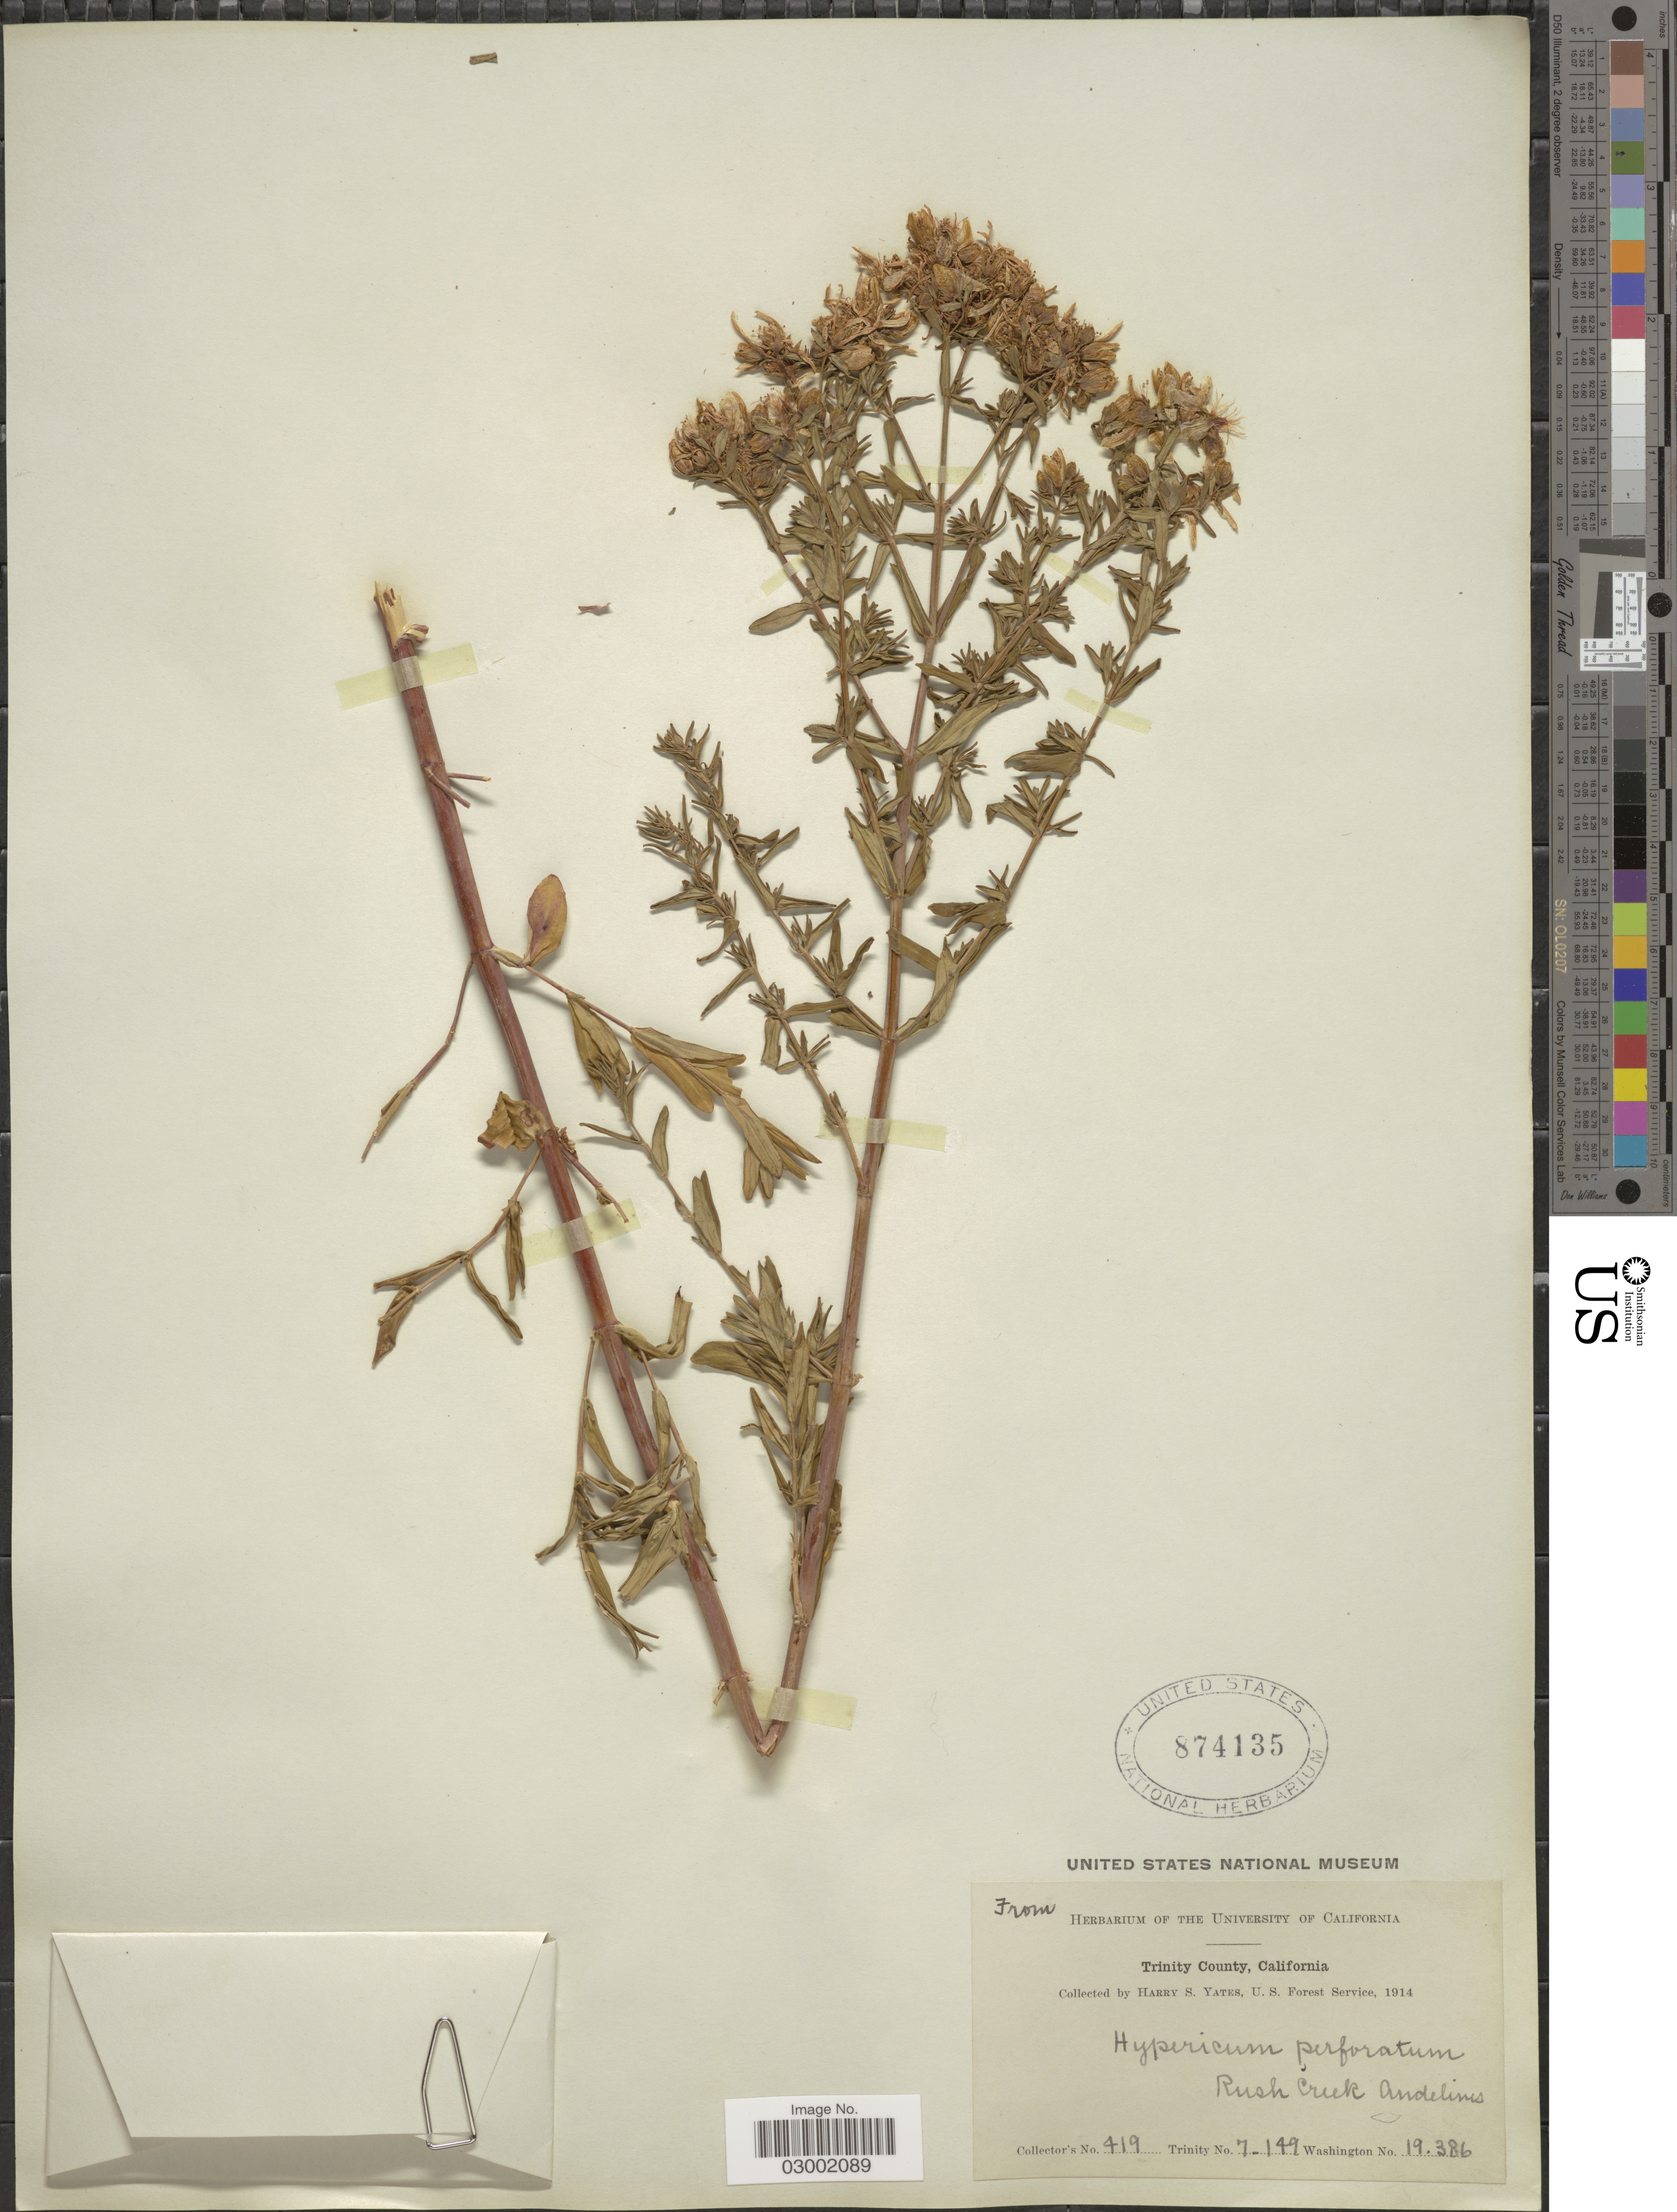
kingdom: Plantae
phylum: Tracheophyta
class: Magnoliopsida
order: Malpighiales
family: Hypericaceae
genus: Hypericum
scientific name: Hypericum perforatum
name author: L.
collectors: H. S. Yates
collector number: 419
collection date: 1914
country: United States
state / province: California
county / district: Trinity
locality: Trinity County. Rush Creek Andelines.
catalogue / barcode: US 874135